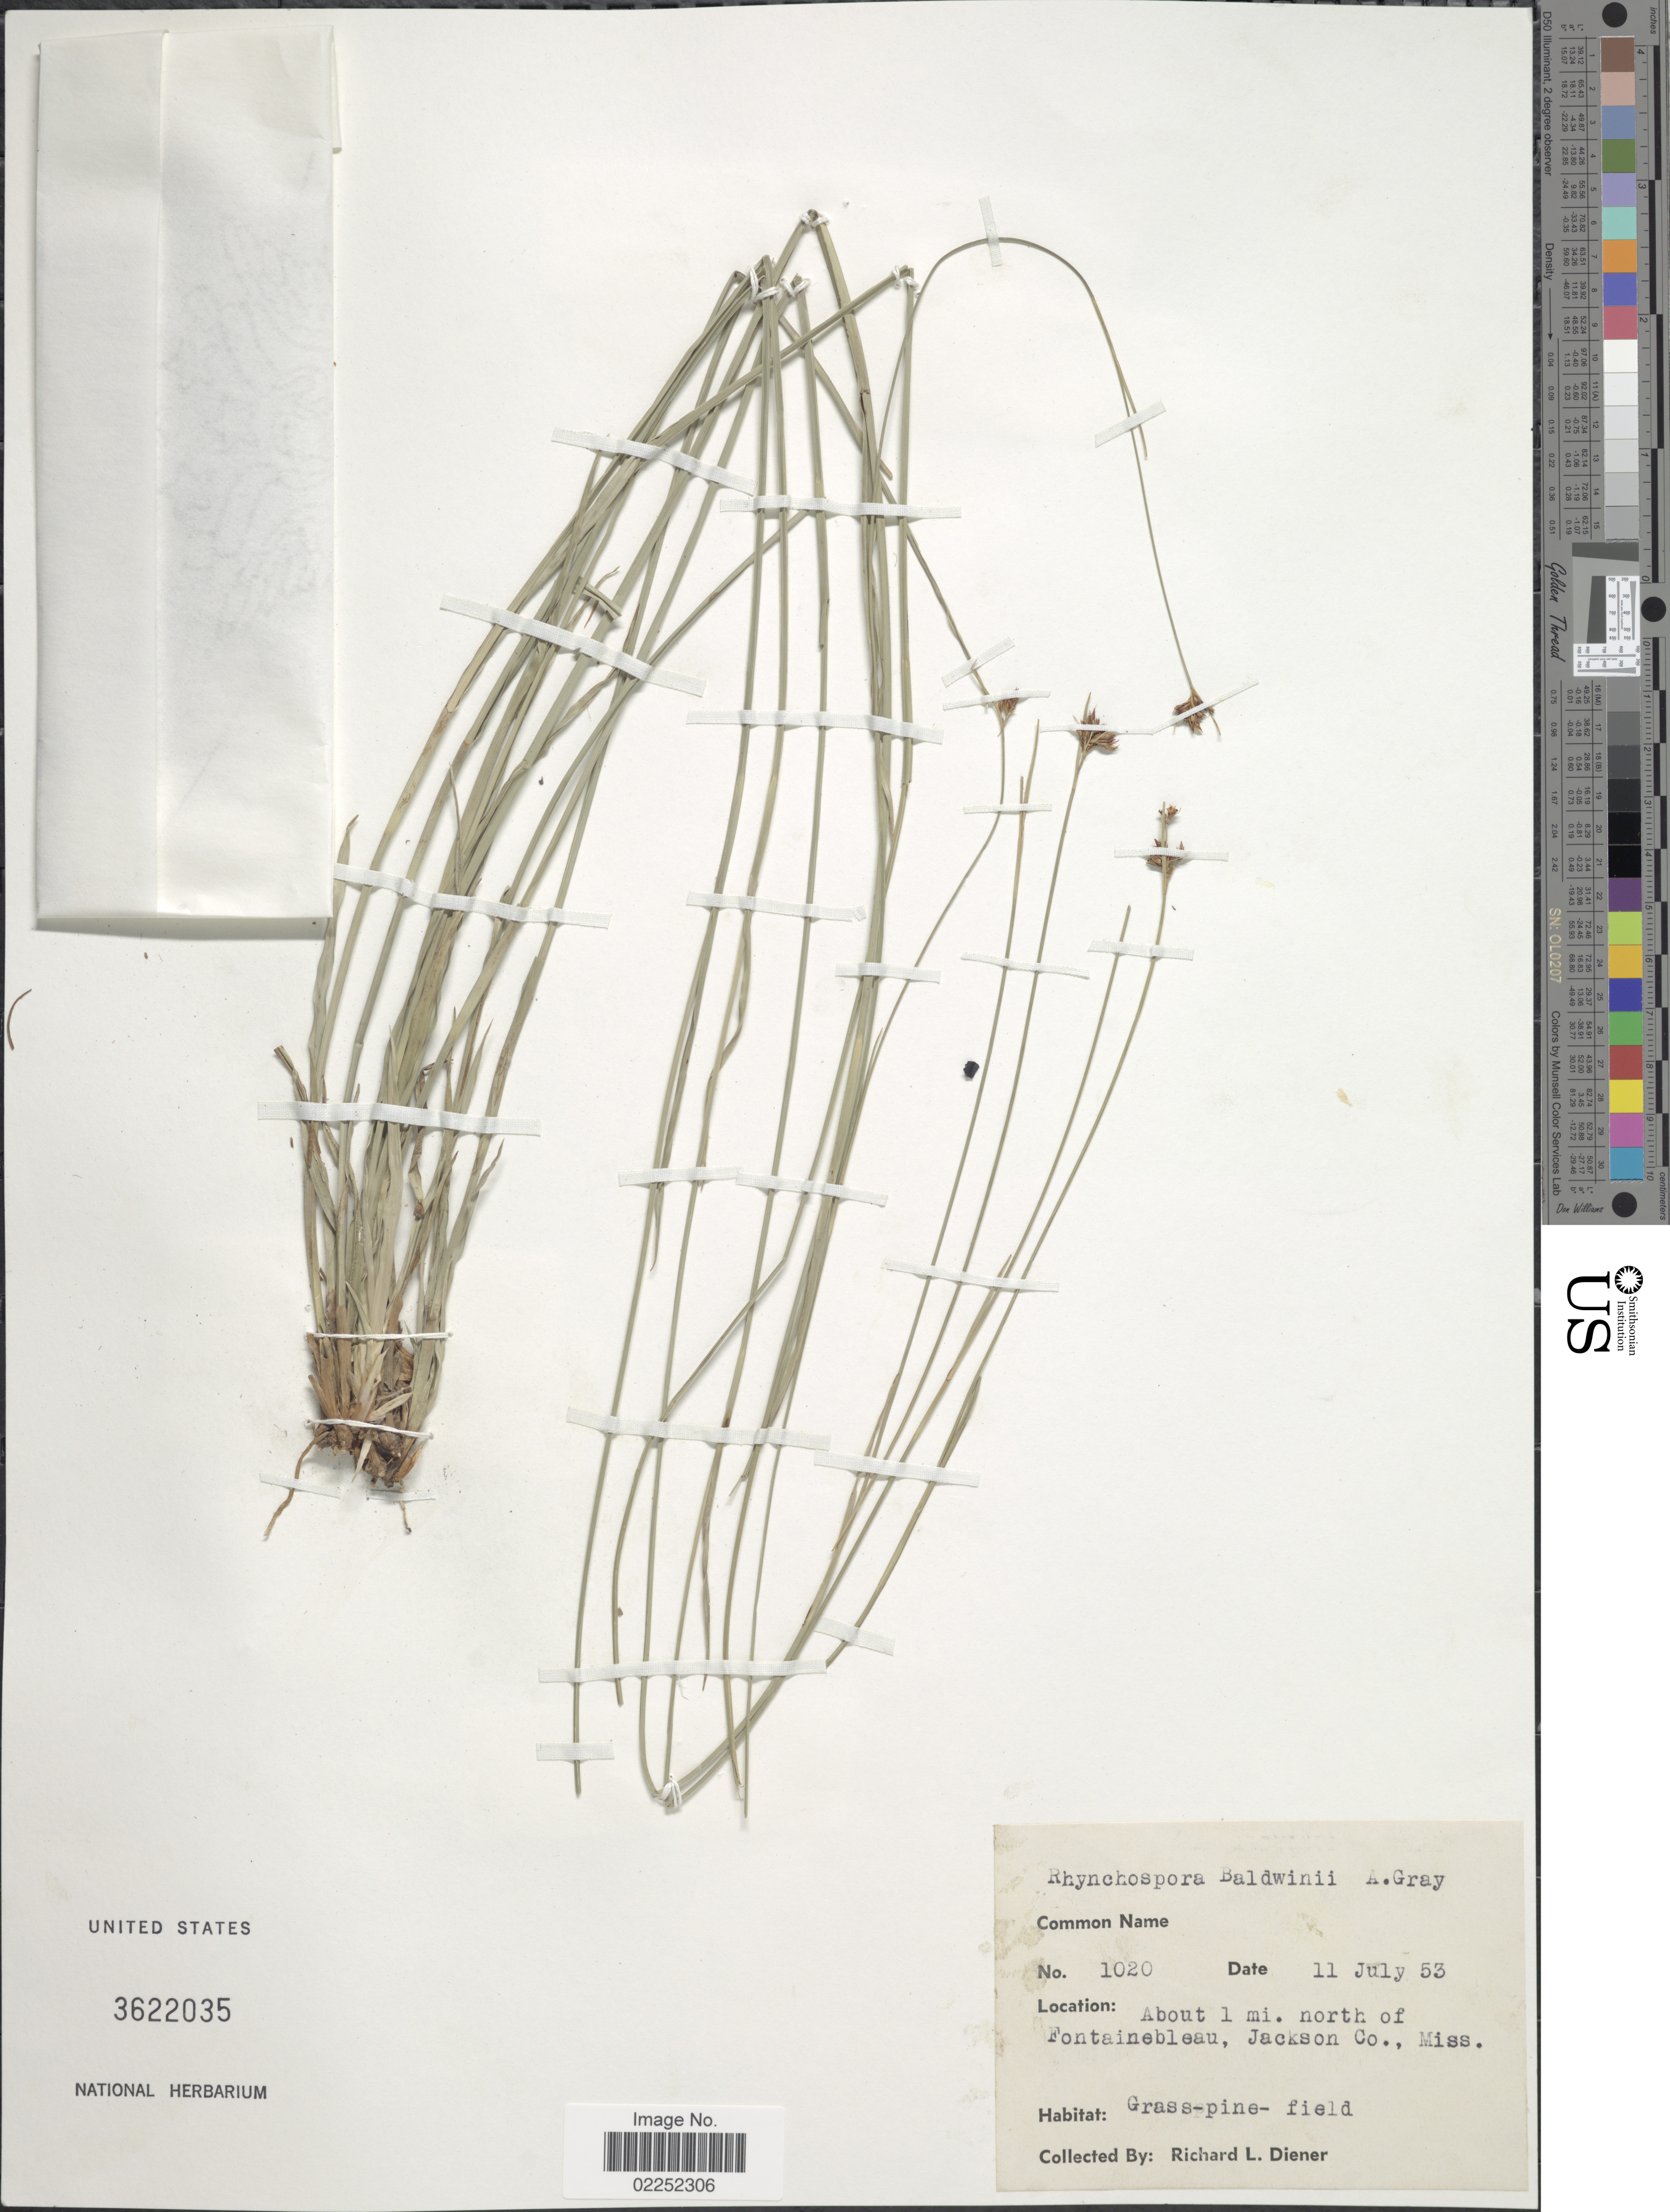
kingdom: Plantae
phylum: Tracheophyta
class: Liliopsida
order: Poales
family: Cyperaceae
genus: Rhynchospora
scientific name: Rhynchospora baldwinii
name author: A. Gray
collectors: R. Diener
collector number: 1020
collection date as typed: Transcribed d/m/y: 11/7/53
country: United States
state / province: Mississippi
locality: About 1 mi north of Fontainebleau, Jackson Co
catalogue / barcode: US 3622035